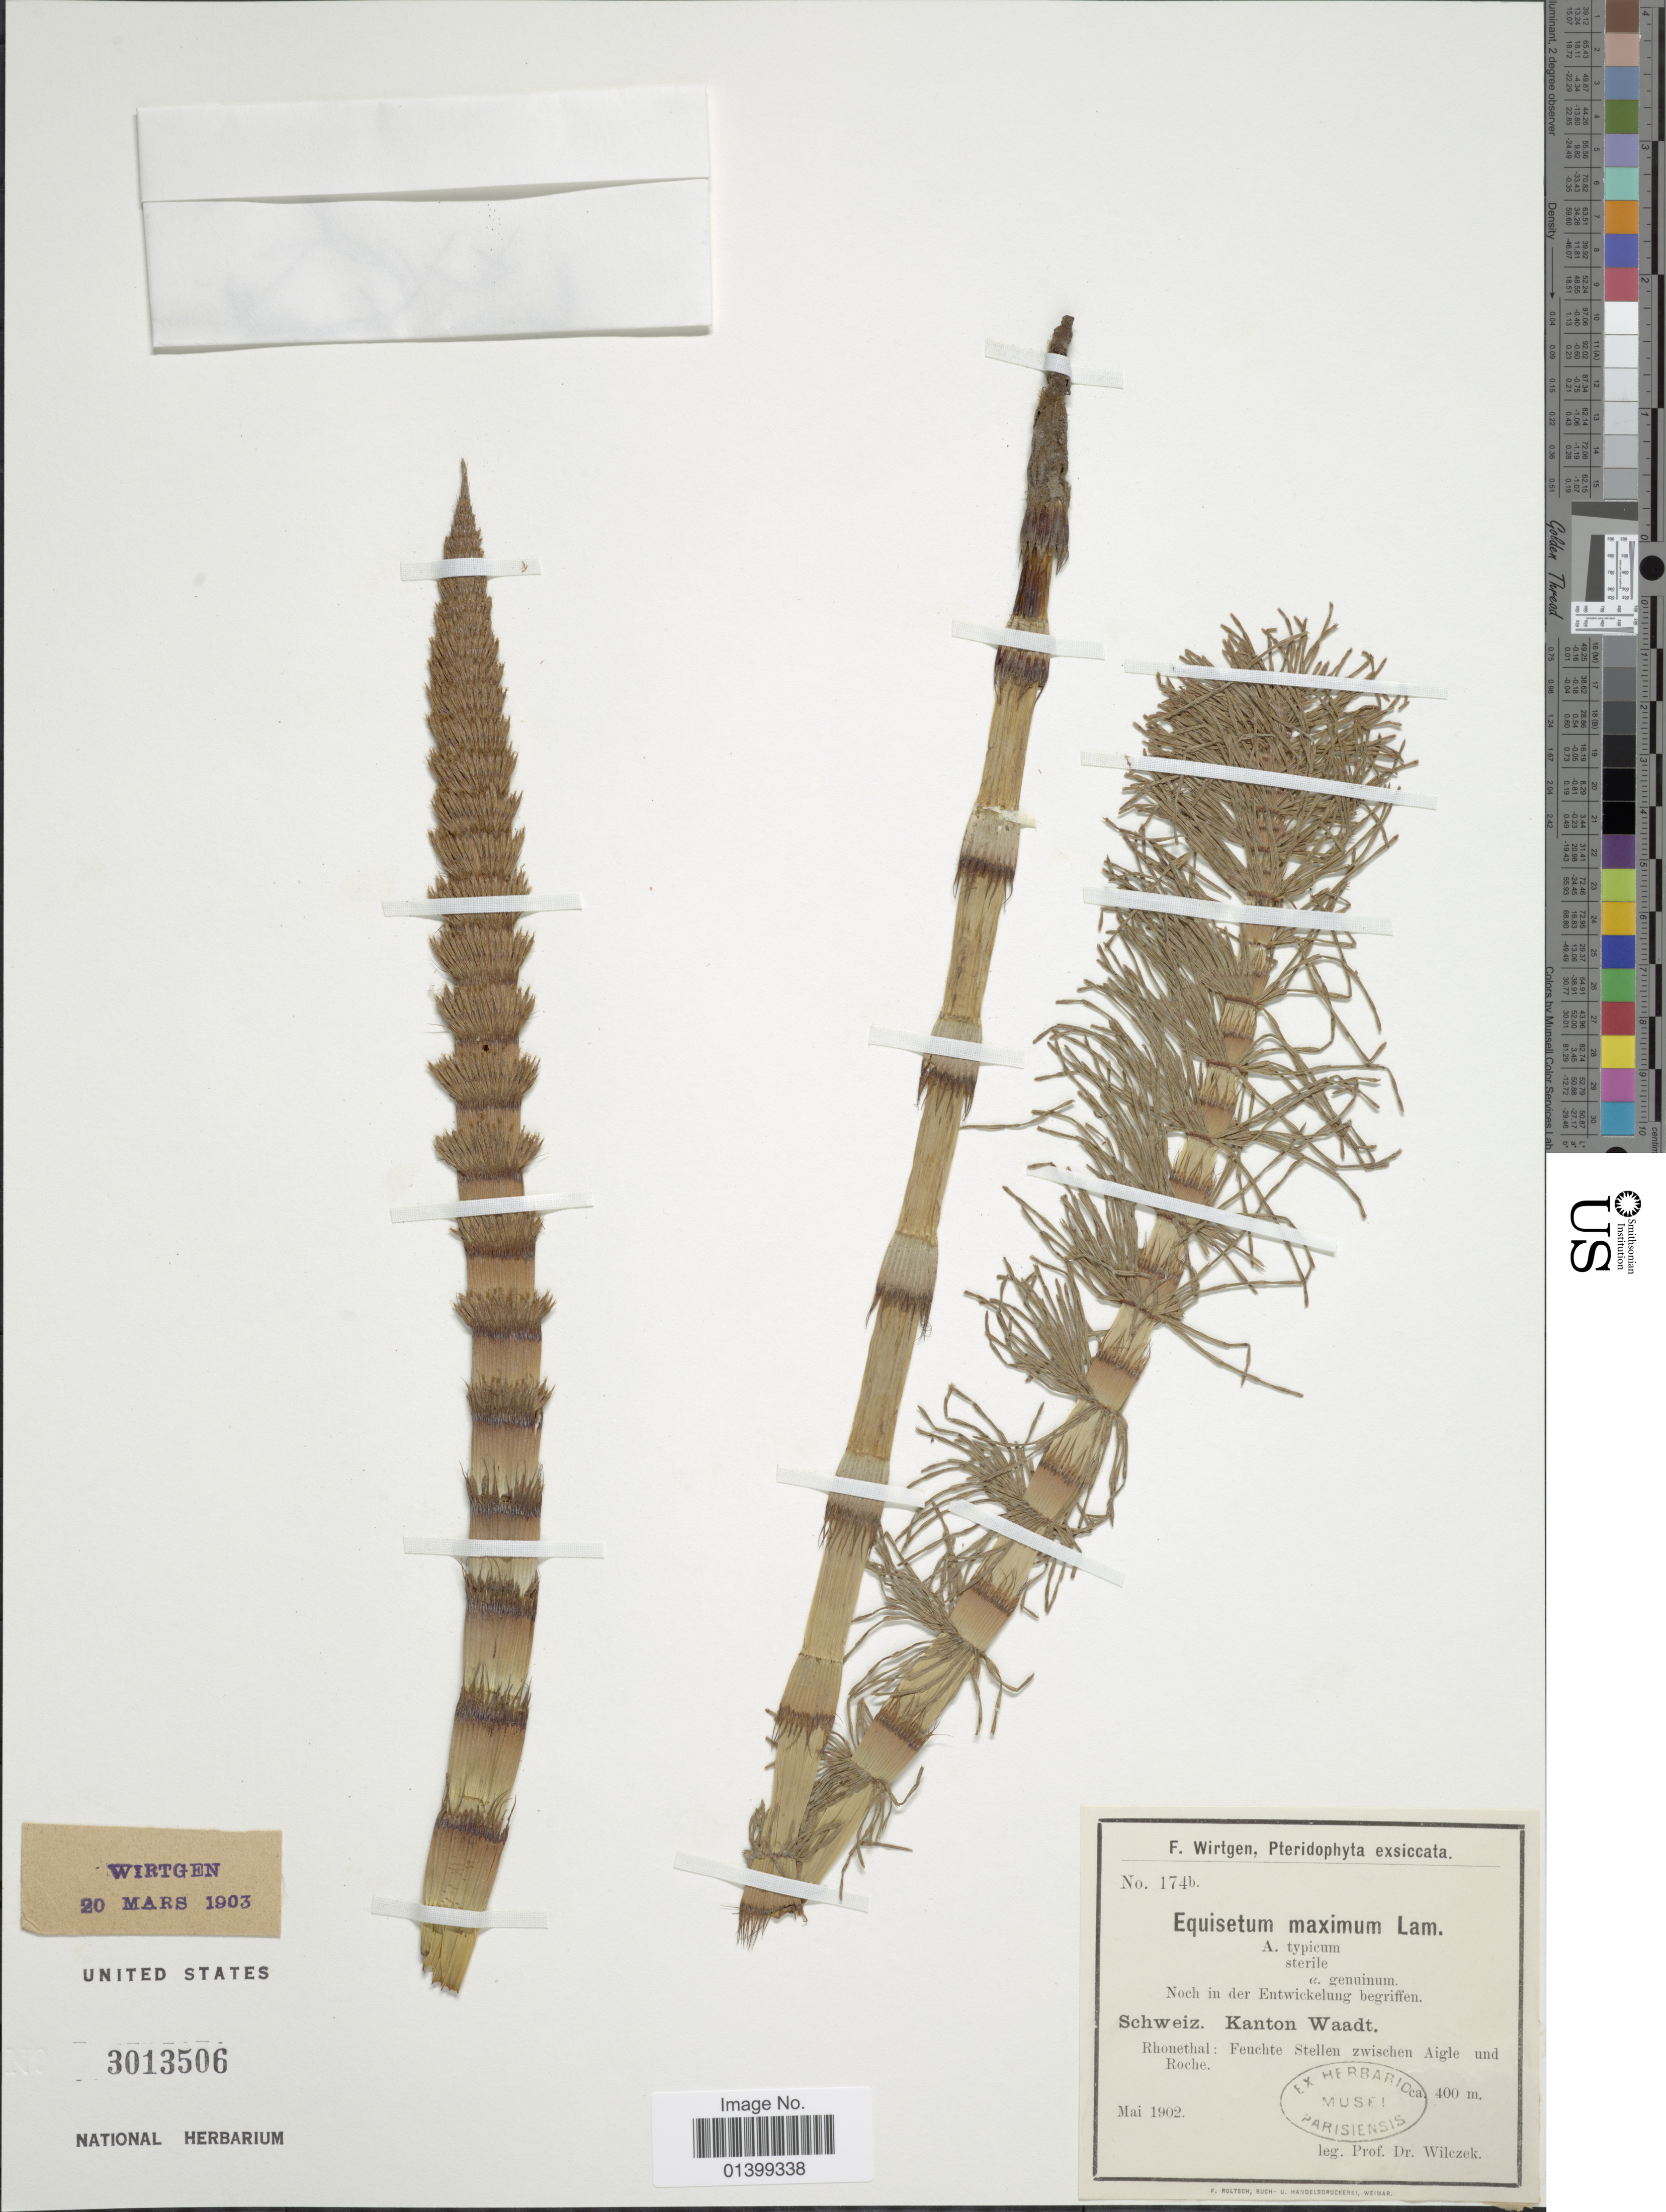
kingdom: Plantae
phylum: Tracheophyta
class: Polypodiopsida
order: Equisetales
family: Equisetaceae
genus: Equisetum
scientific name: Equisetum telmateia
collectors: Wilczek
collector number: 174b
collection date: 1902-05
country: Switzerland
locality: Schweiz. Kanton Waadt. Rhonethal: Feuchte Stellen zwischen Aigle und Roche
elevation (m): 400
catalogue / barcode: US 3013506